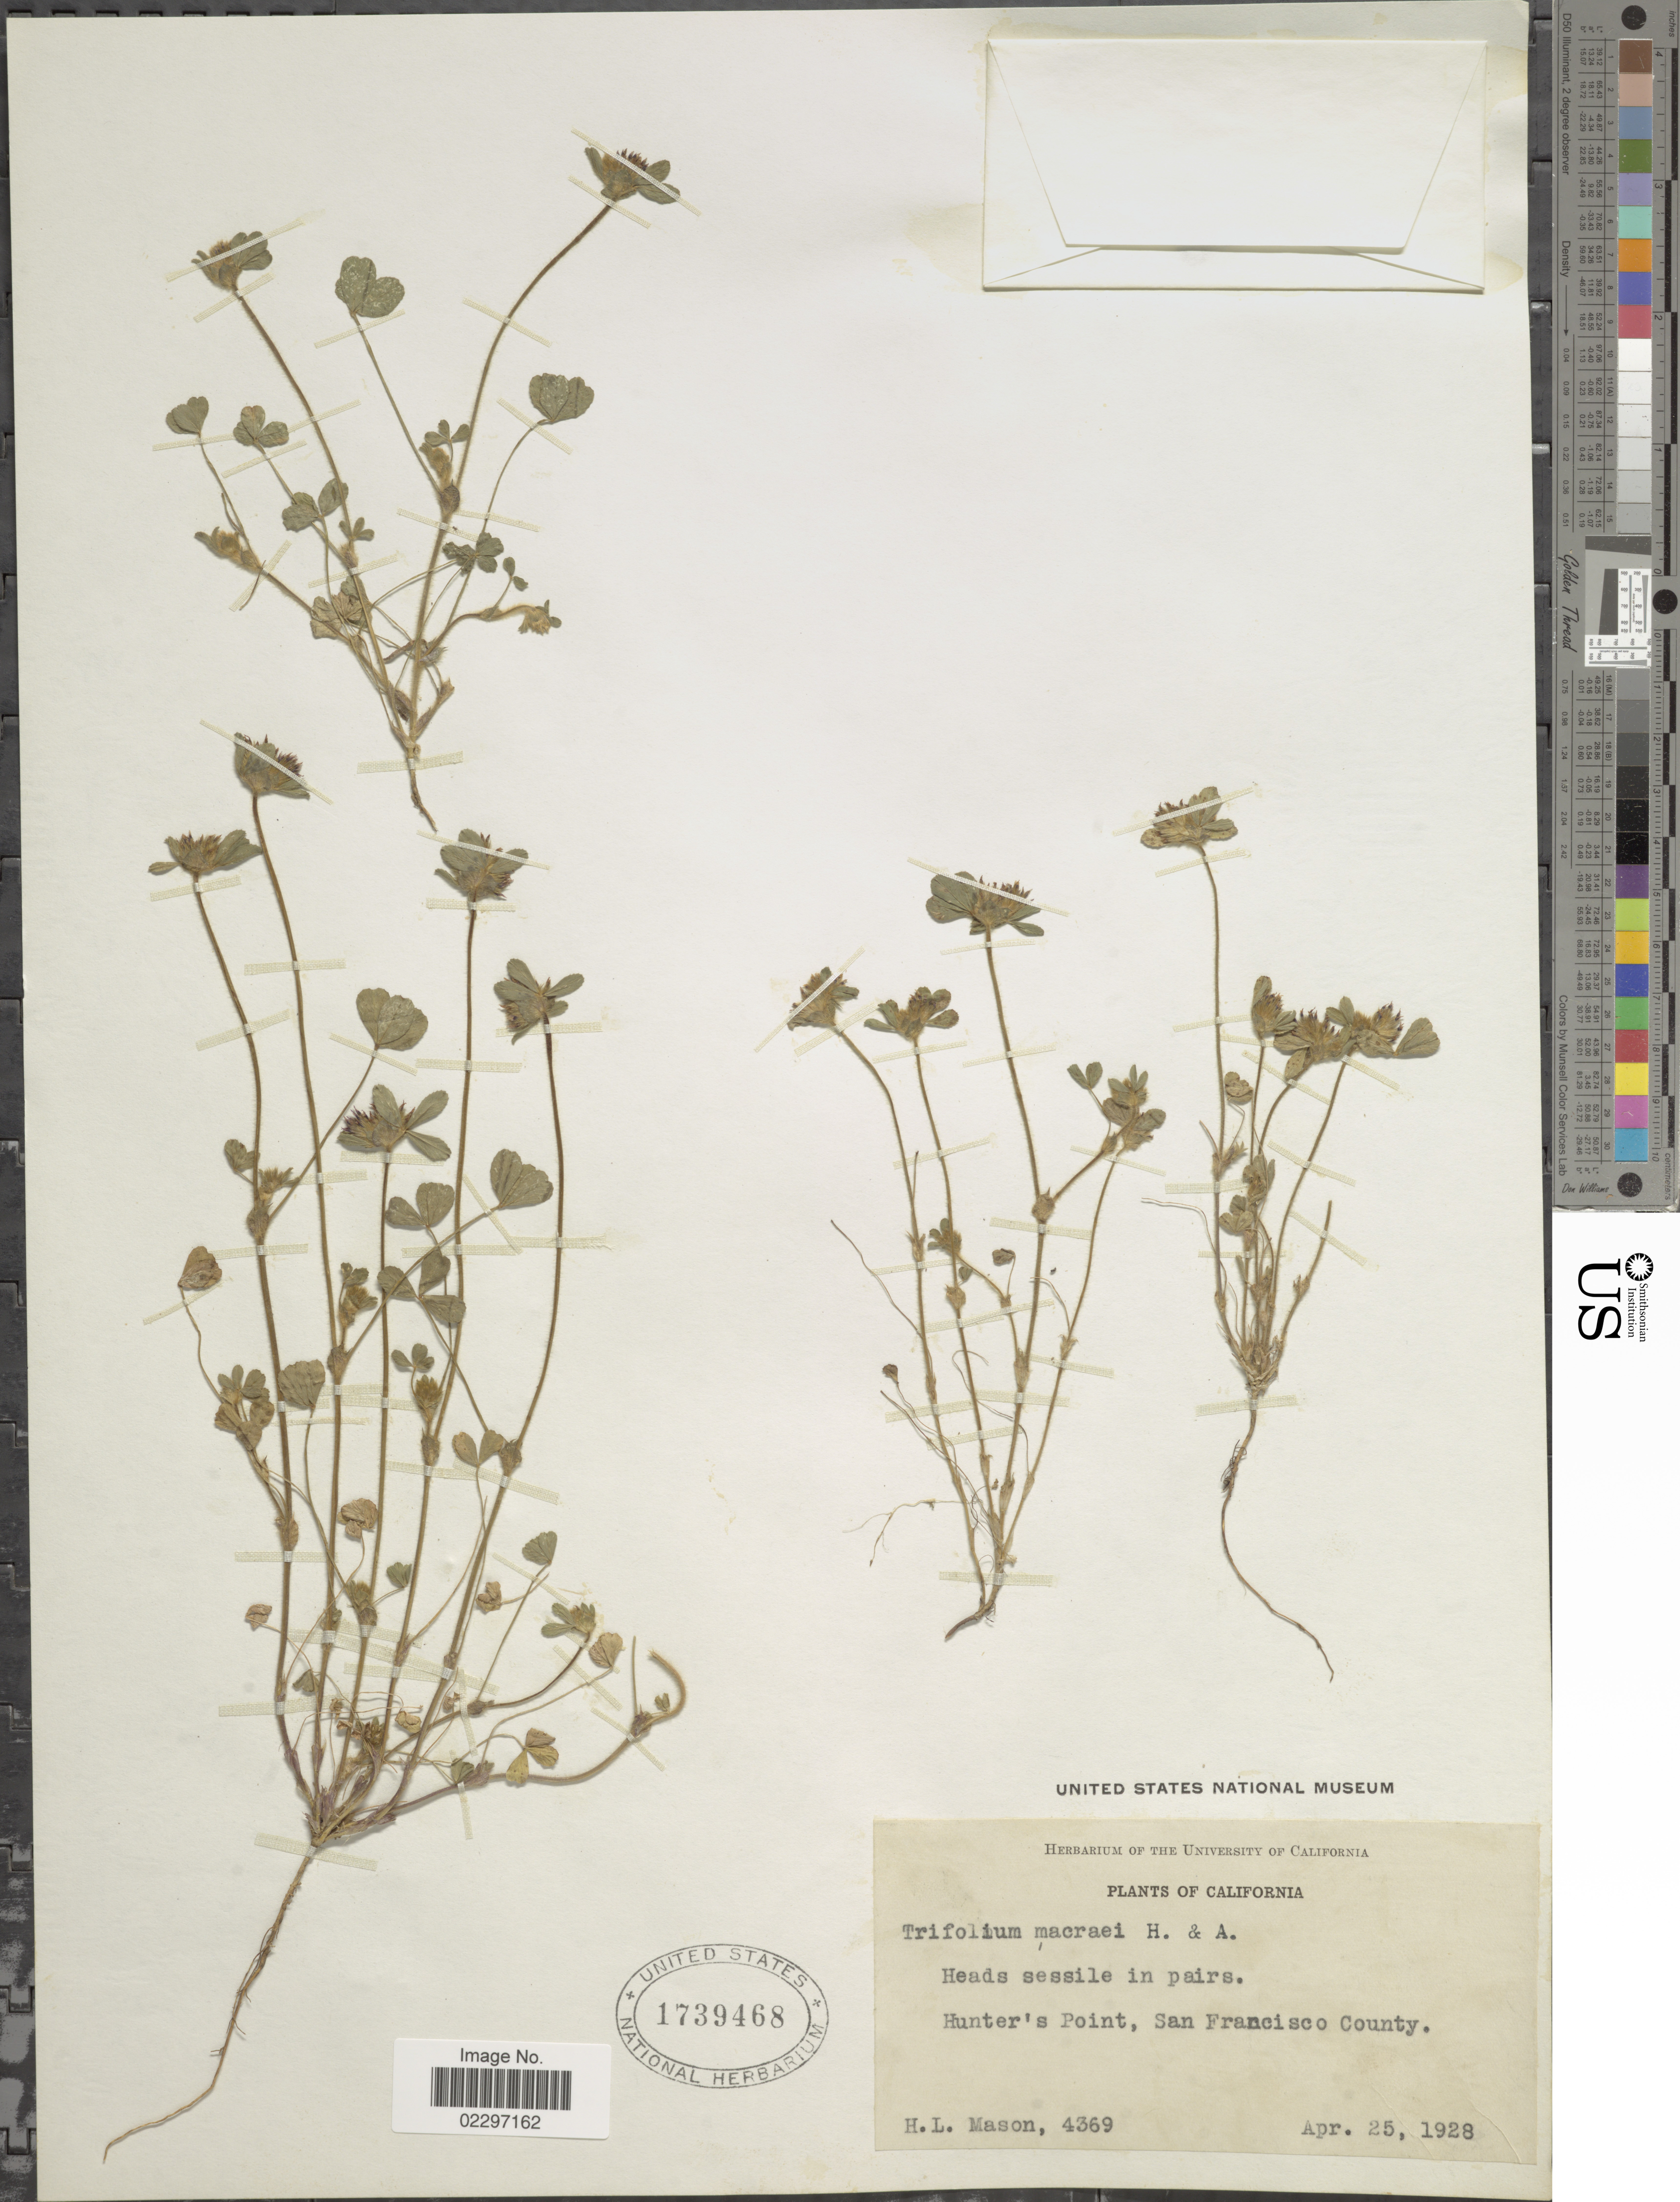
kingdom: Plantae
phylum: Tracheophyta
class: Magnoliopsida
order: Fabales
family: Fabaceae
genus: Trifolium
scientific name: Trifolium macraei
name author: Hook. & Arn.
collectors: H. L. Mason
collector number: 4369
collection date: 1928-04-25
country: United States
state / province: California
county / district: San Francisco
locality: Hunter's Point, San Francisco County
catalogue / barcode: US 1739468